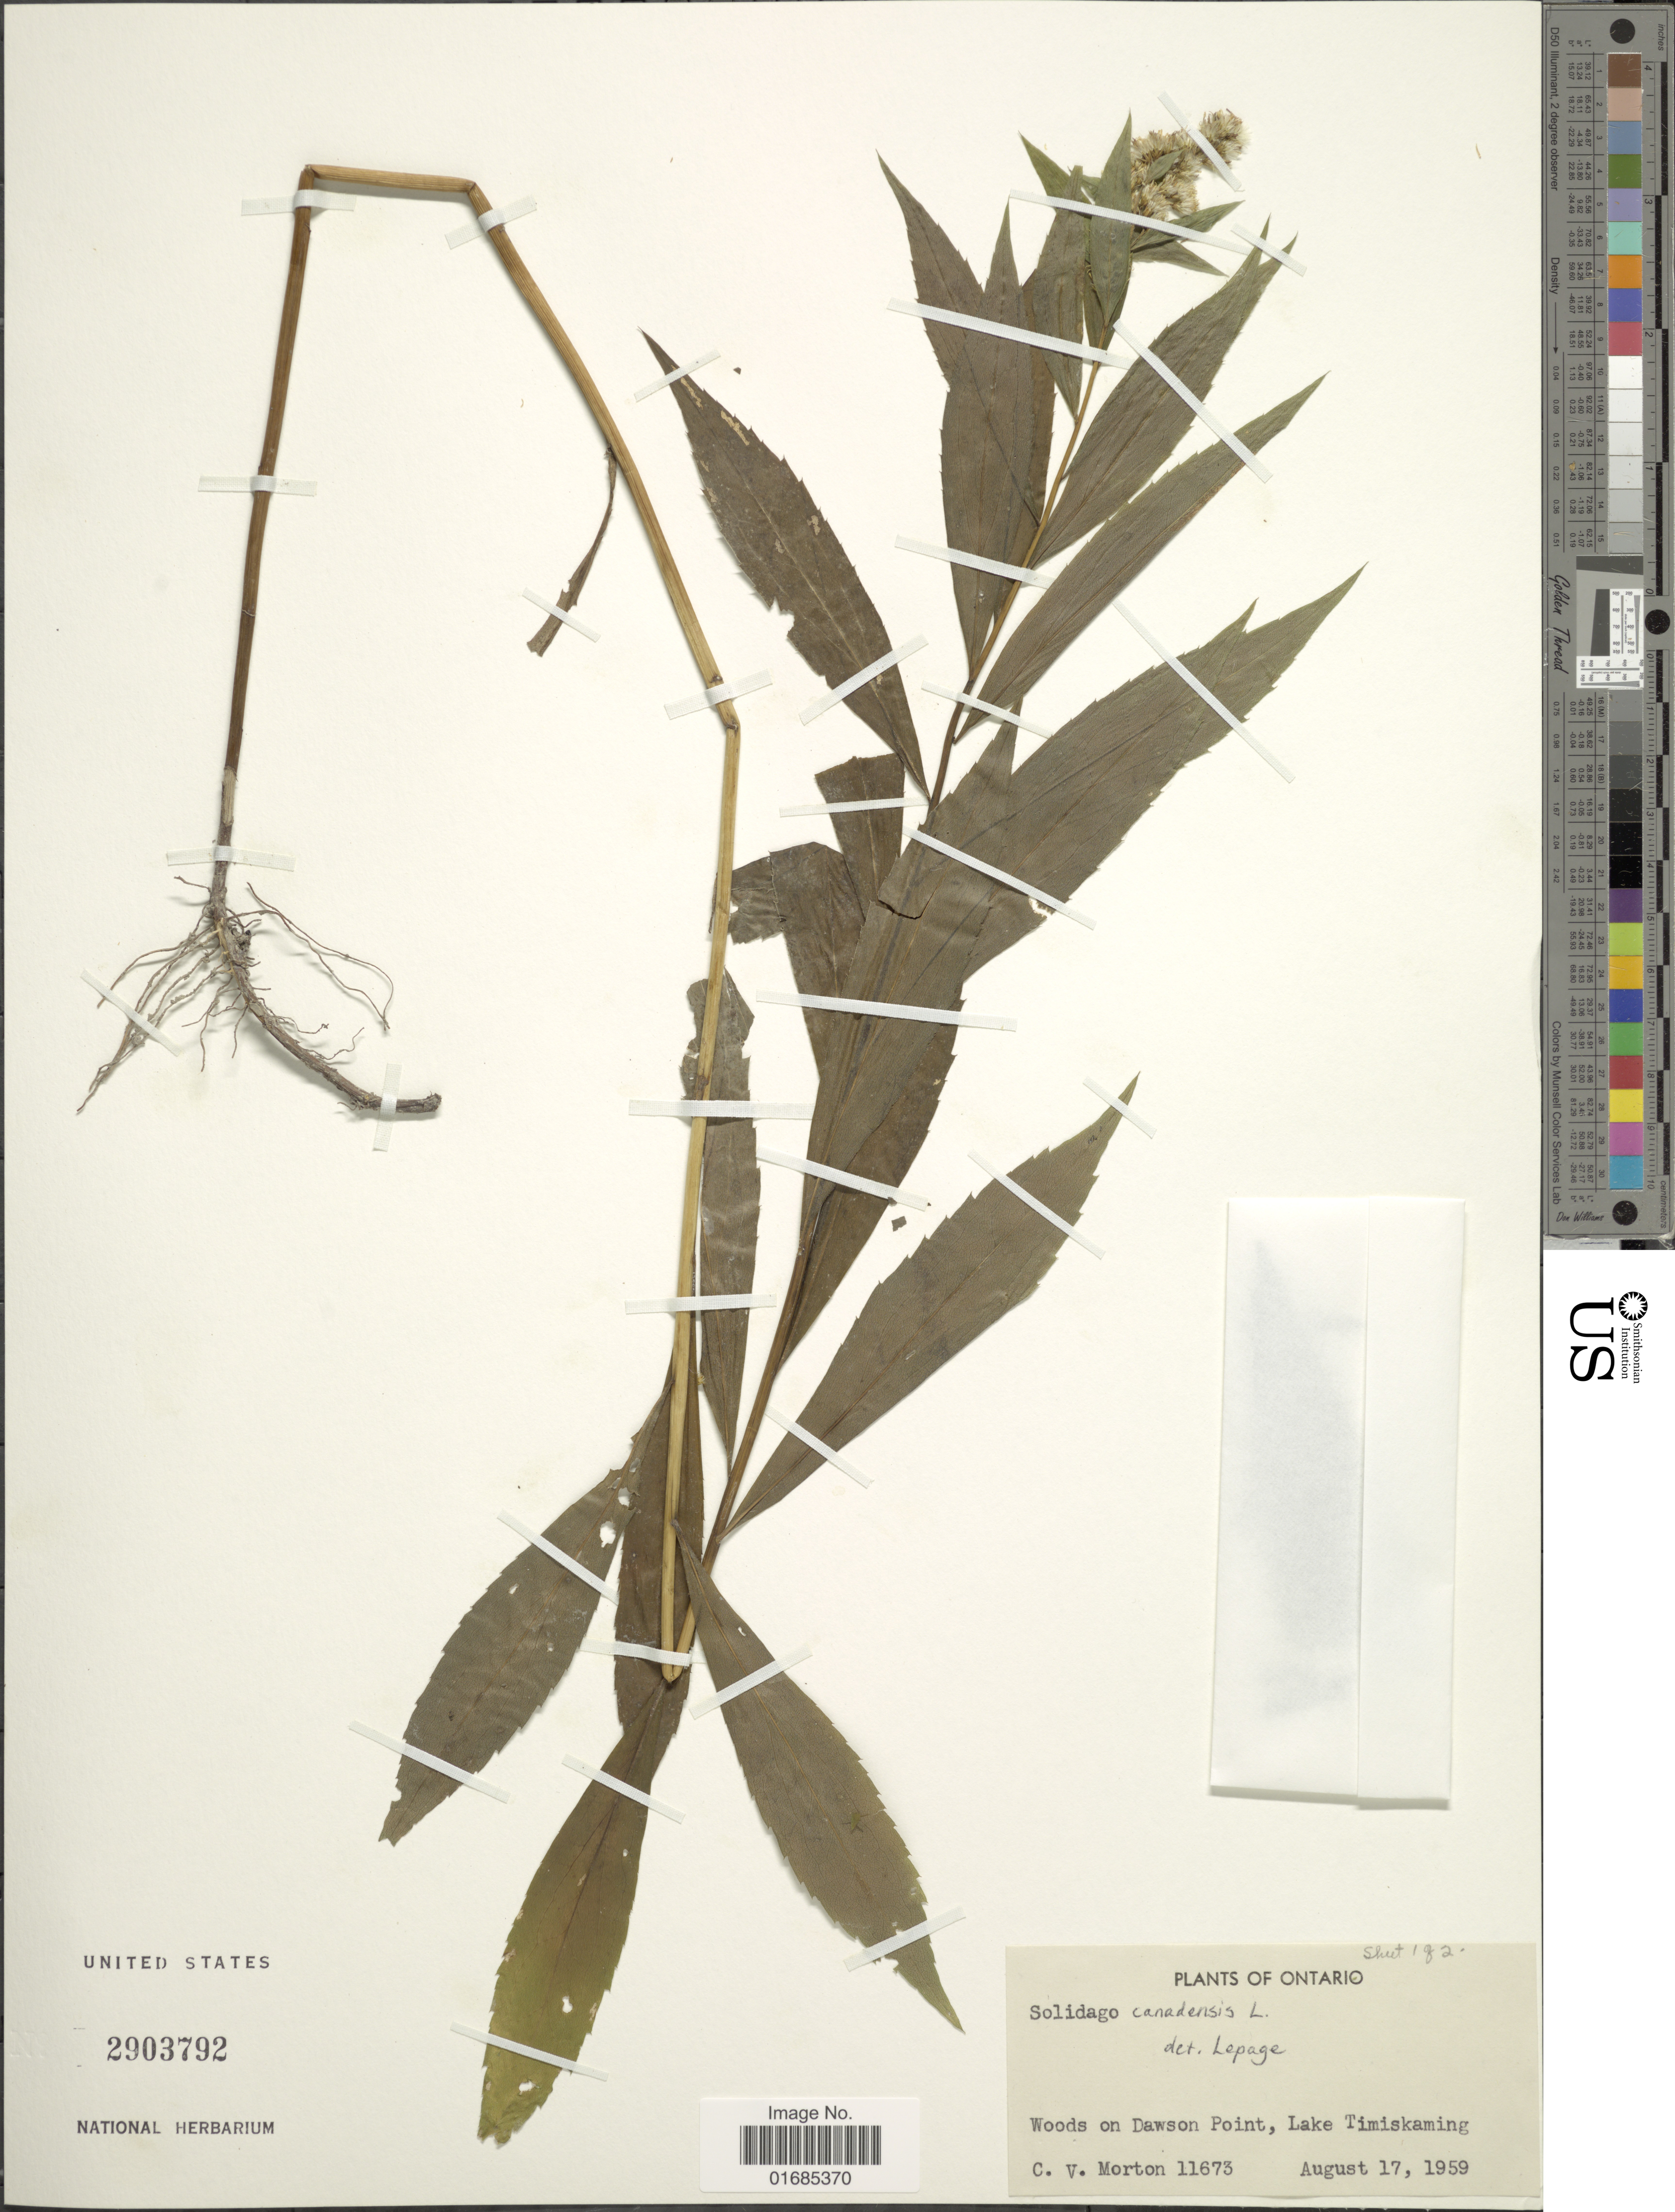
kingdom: Plantae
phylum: Tracheophyta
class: Magnoliopsida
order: Asterales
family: Asteraceae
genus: Solidago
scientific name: Solidago canadensis var. gilvocanescens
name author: Rydb.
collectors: C. V. Morton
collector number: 11673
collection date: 1959-08-17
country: Canada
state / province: Ontario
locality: Woods on Dawason Point, Lake Timiskaming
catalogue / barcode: US 2903792